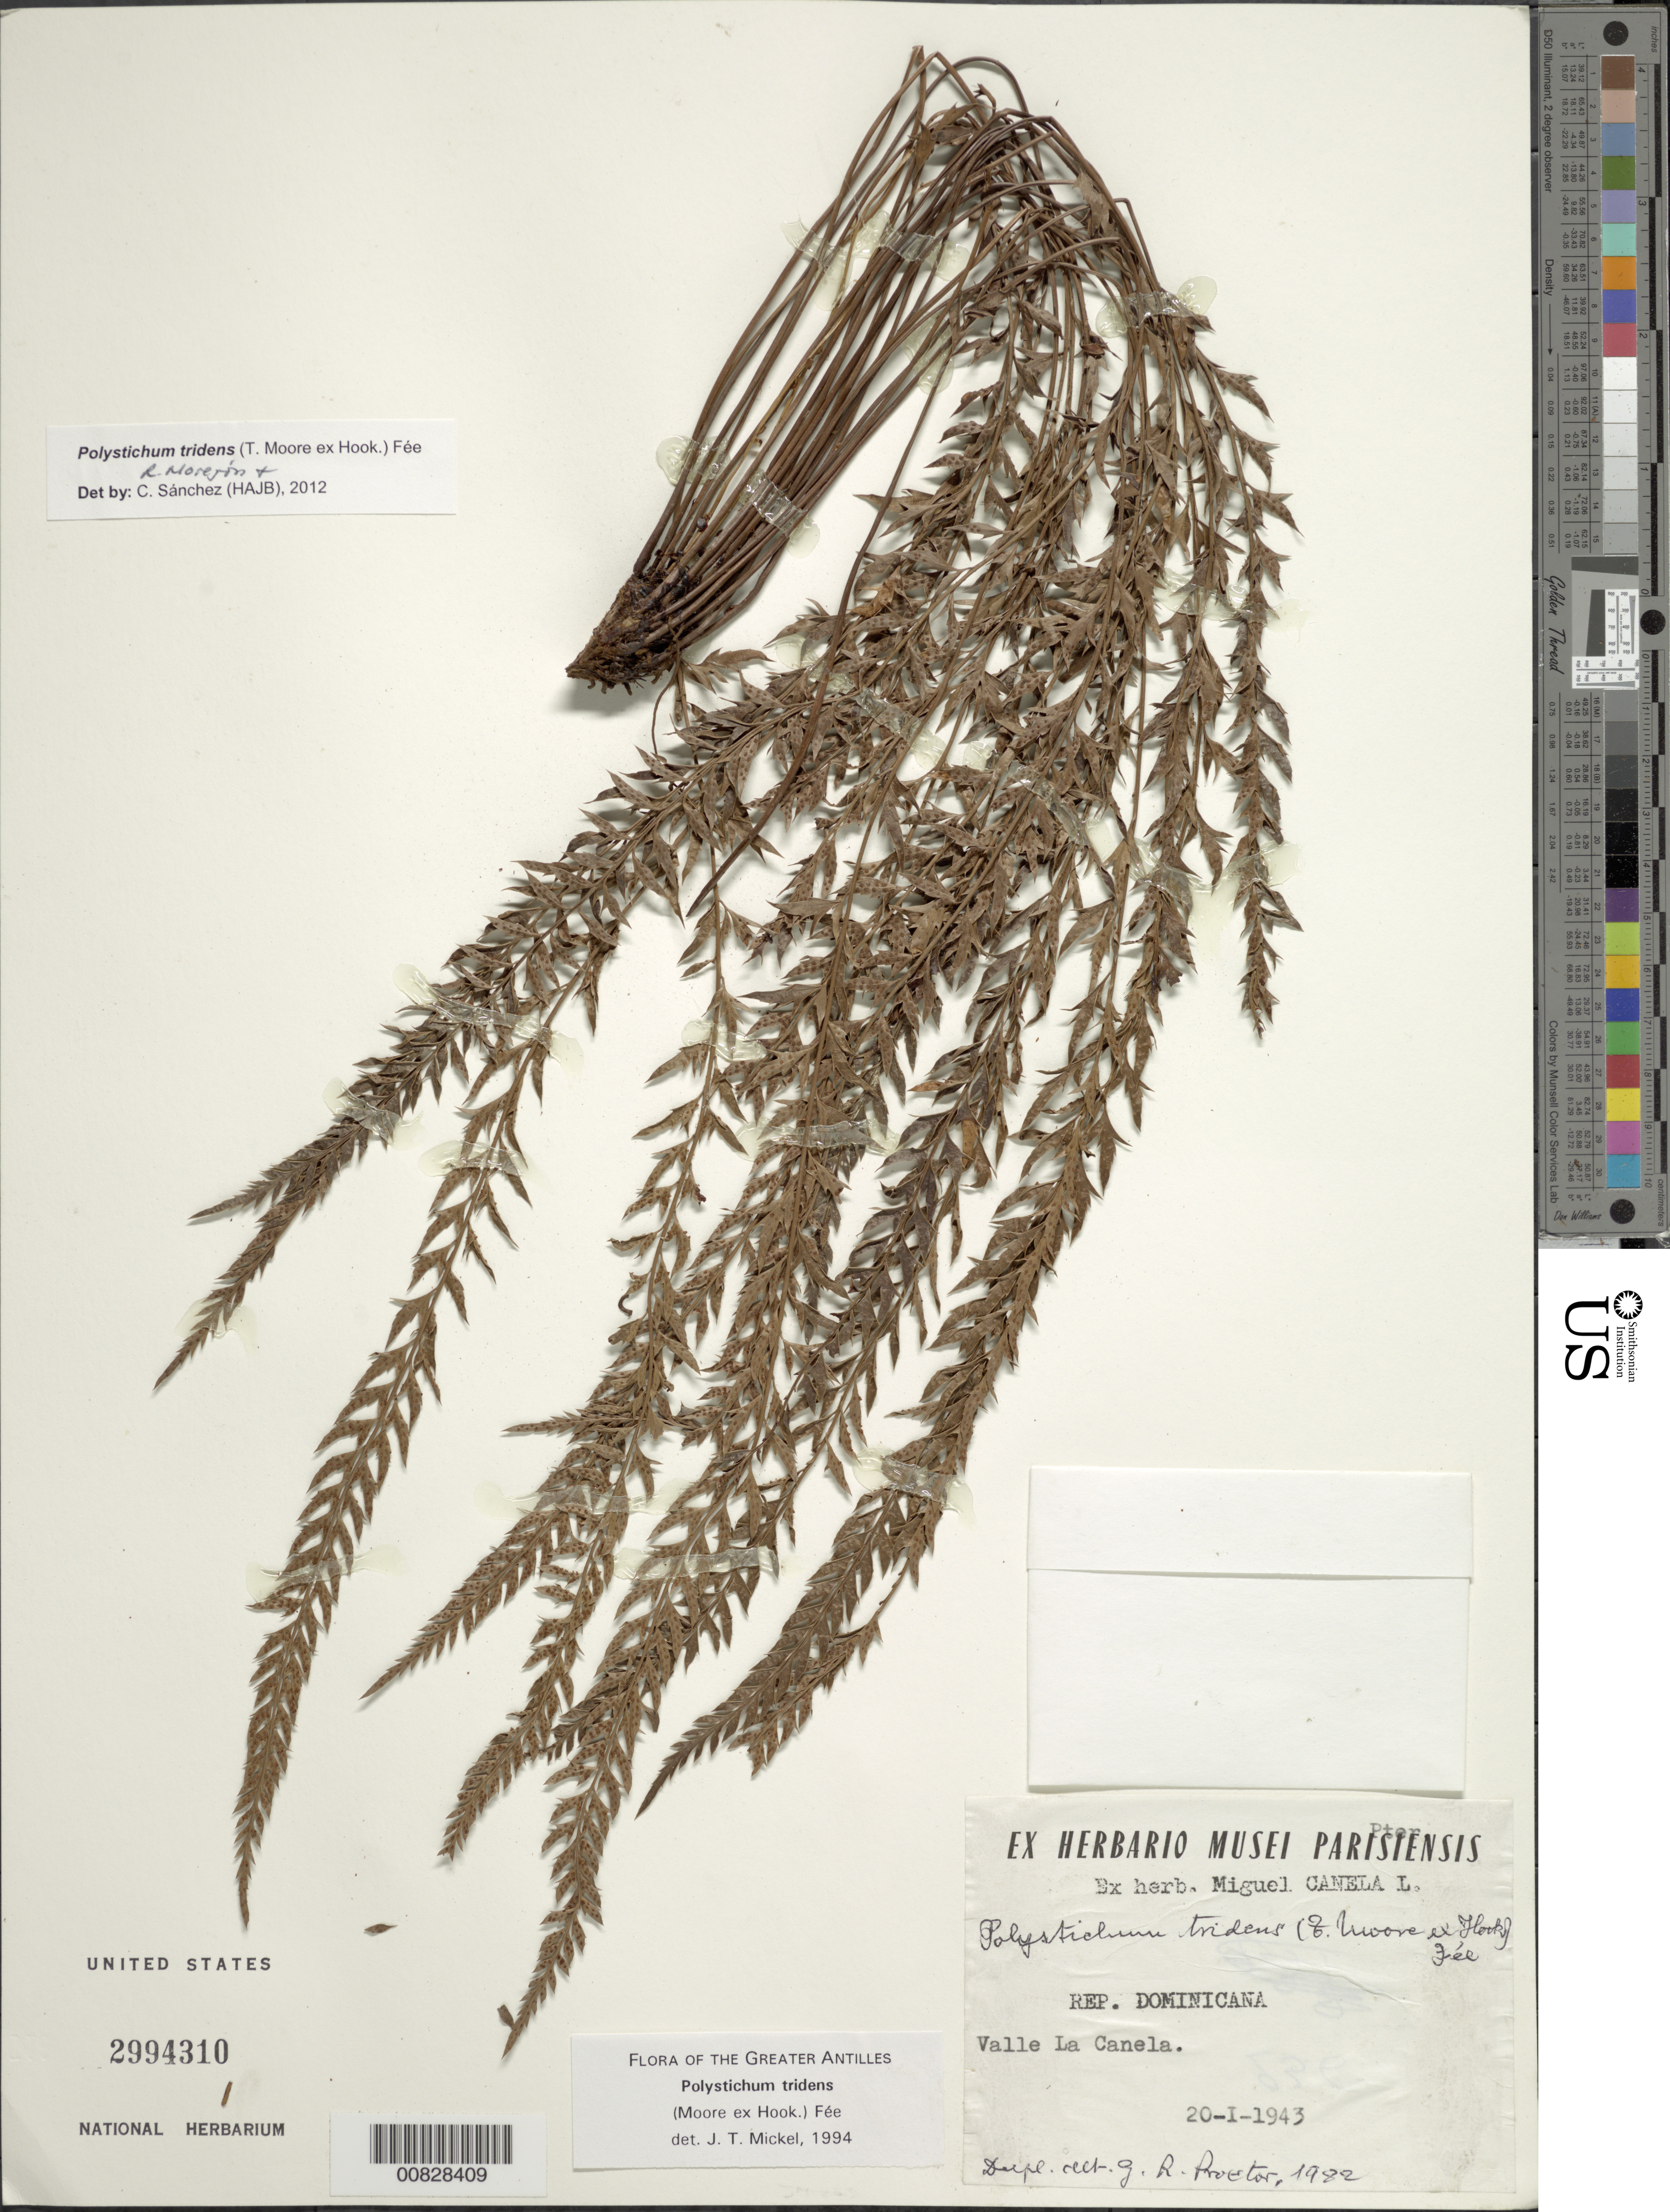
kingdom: Plantae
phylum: Tracheophyta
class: Polypodiopsida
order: Polypodiales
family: Dryopteridaceae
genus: Polystichum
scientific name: Polystichum tridens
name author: (Moore ex Hook.) Fée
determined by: Mickel, J. T., (NY), New York Botanical Garden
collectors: M. Canela Lazaro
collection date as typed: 20 Jan 1943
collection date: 1943-01-20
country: Dominican Republic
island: Hispaniola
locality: Valle La Canela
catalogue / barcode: US 2994310